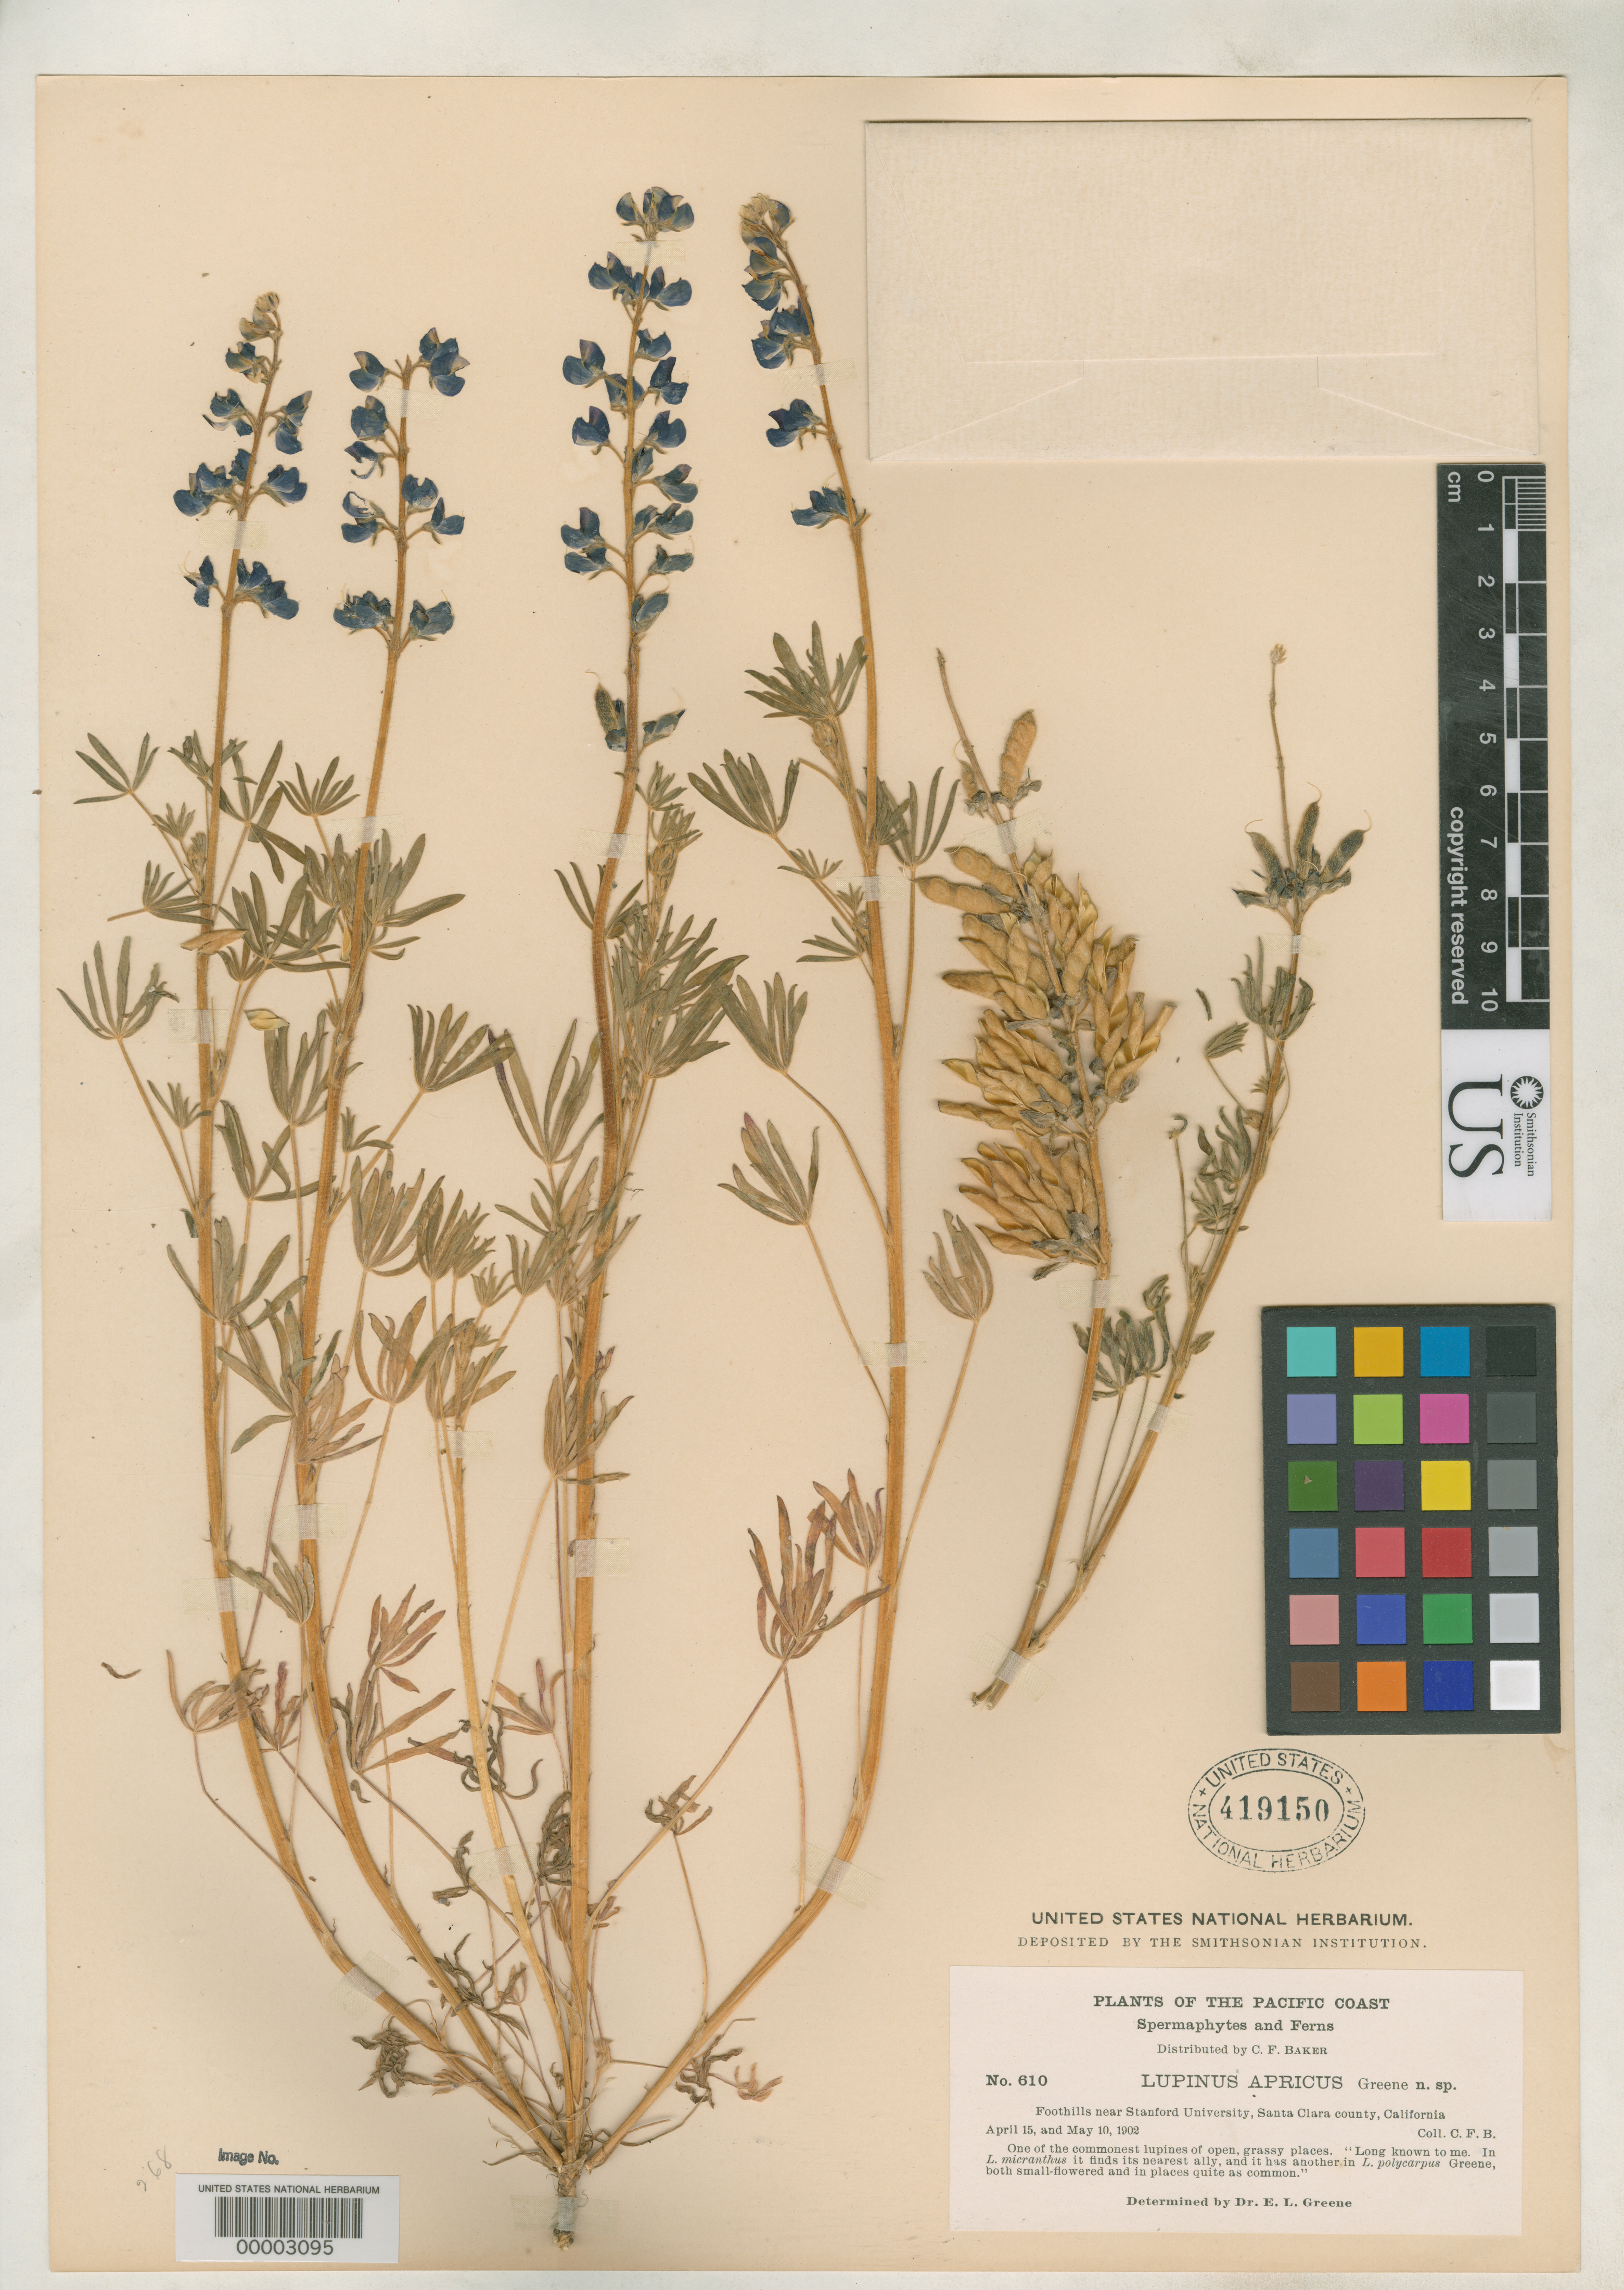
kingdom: Plantae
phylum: Tracheophyta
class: Magnoliopsida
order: Fabales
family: Fabaceae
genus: Lupinus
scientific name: Lupinus apricus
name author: Greene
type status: Syntype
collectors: C. F. Baker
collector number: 610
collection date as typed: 15 Apr 1902 and 10 May 1902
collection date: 1902-04-15,1902-05-10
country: United States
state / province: California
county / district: Santa Clara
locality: Near Stanford University.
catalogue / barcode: US 419150